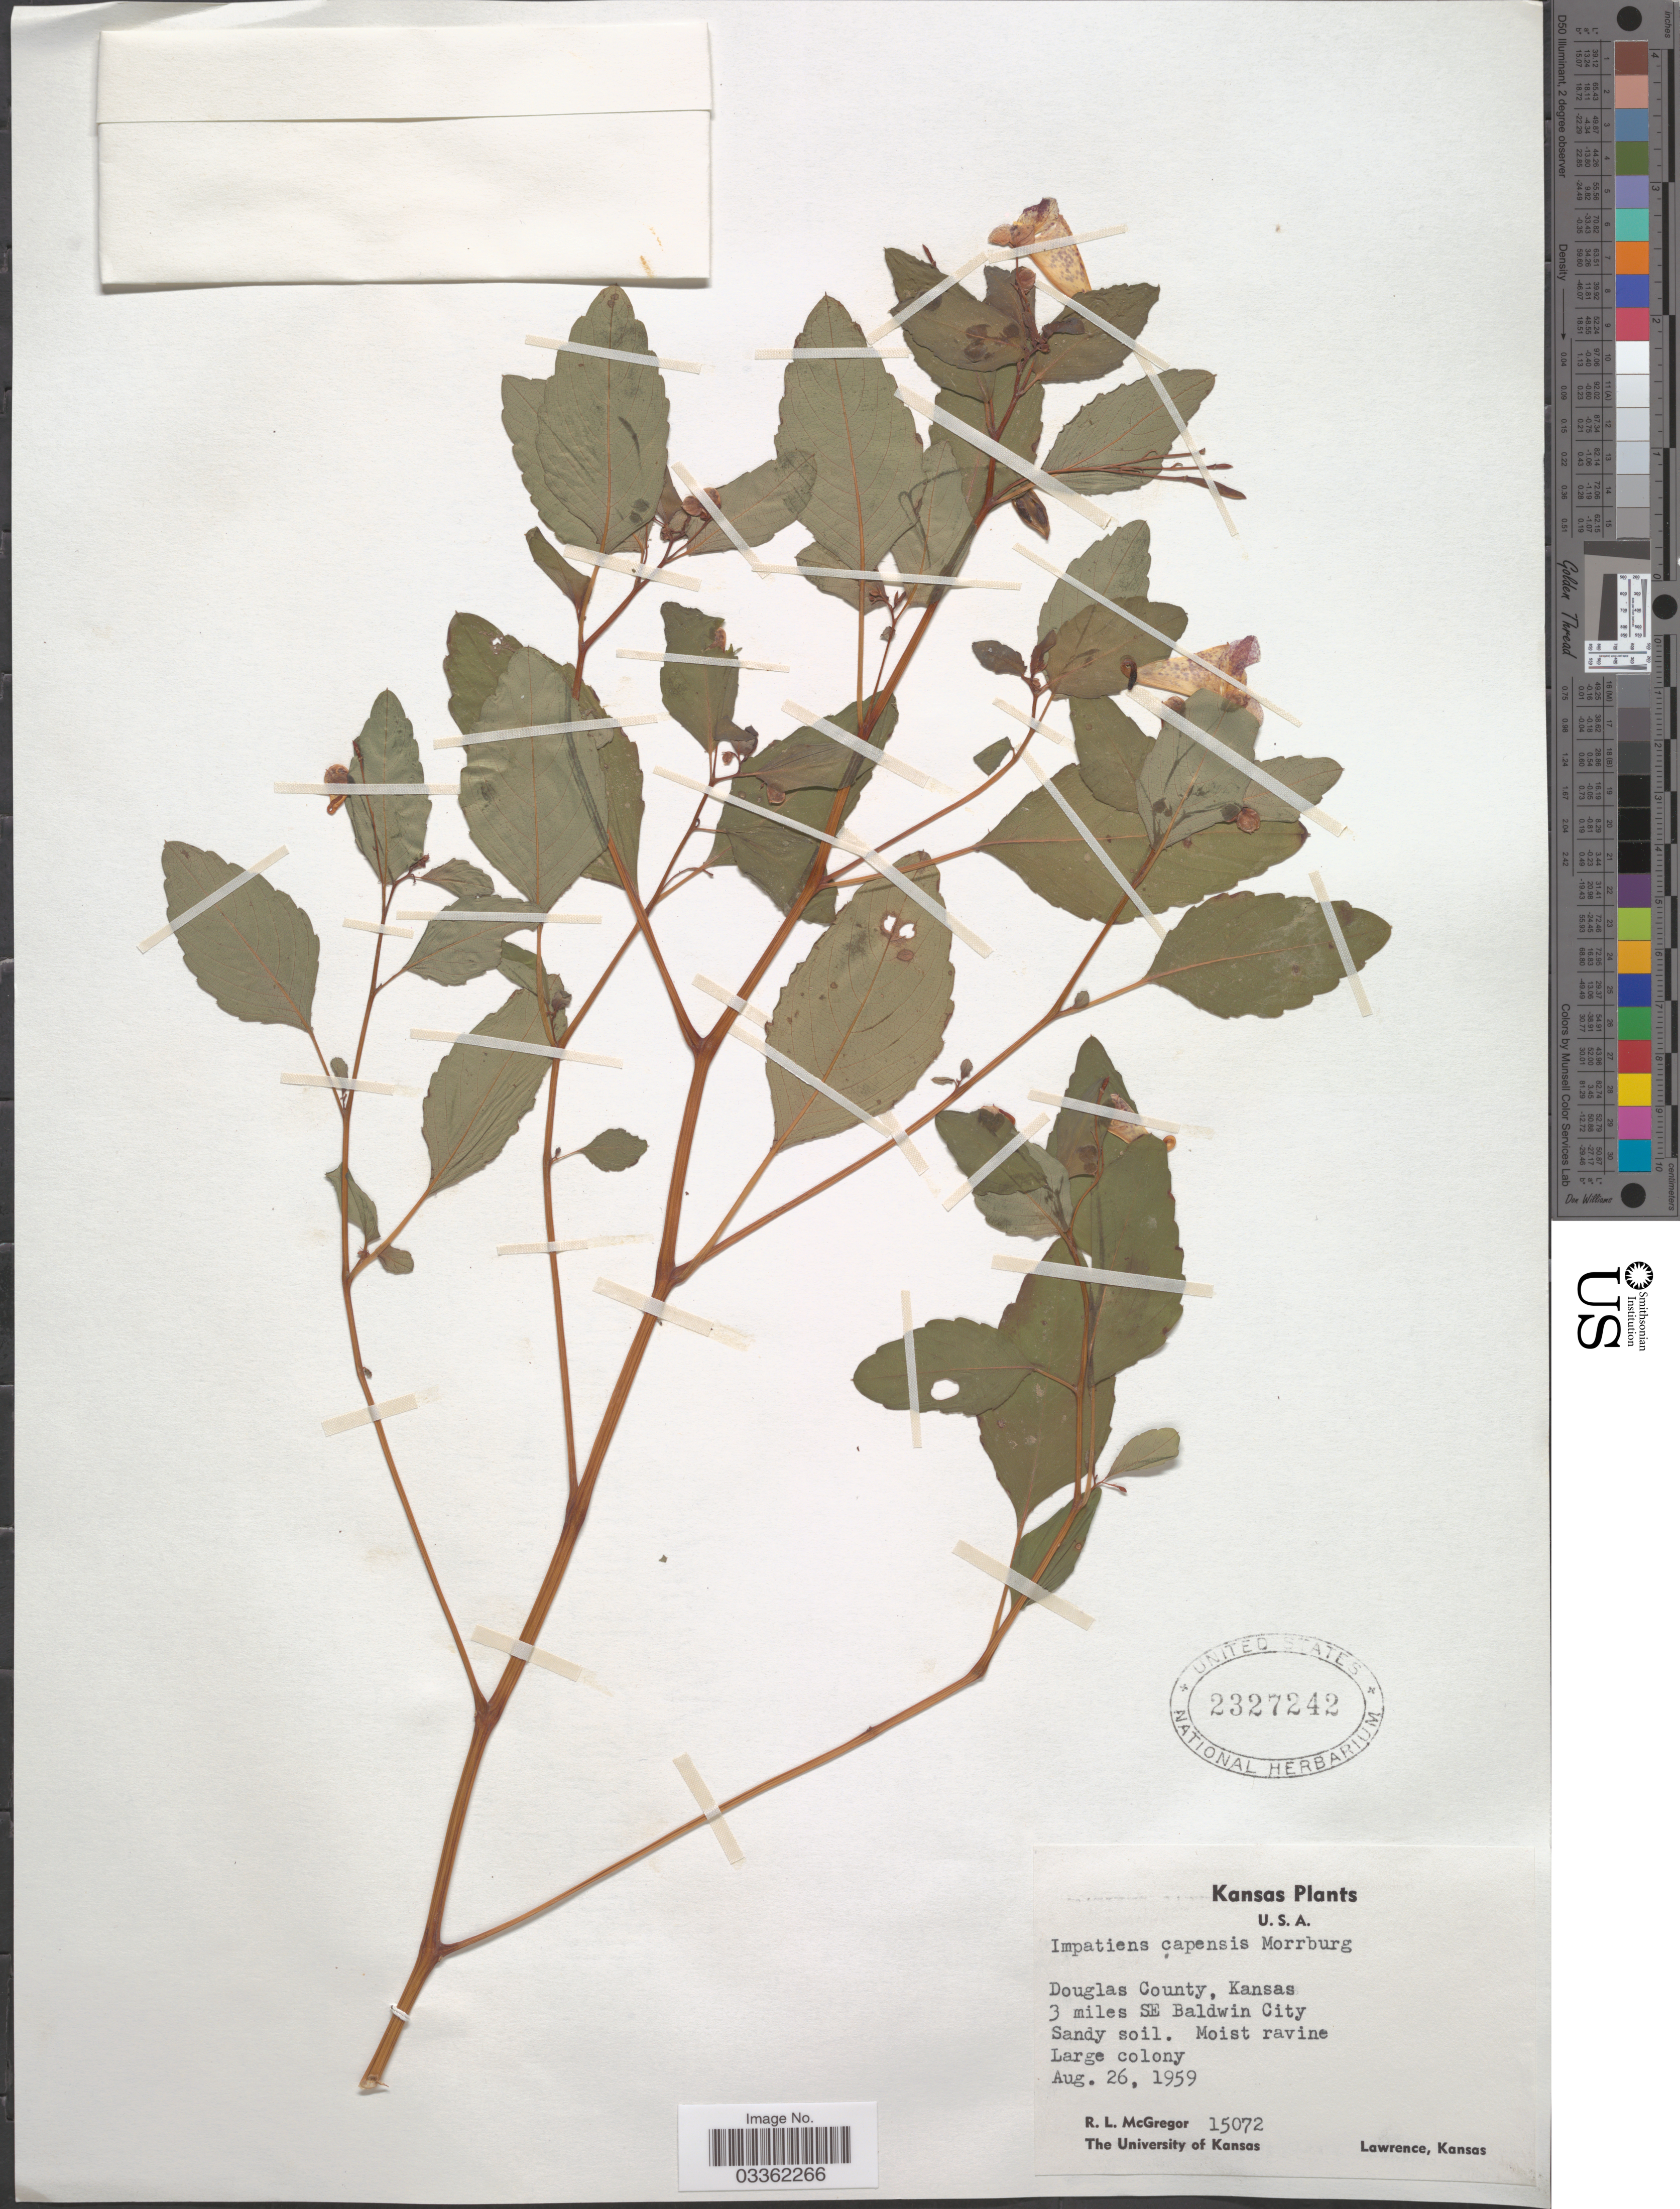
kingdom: Plantae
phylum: Tracheophyta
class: Magnoliopsida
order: Ericales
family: Balsaminaceae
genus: Impatiens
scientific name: Impatiens capensis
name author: Meerb.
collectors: R. McGregor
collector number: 15072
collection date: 1959-08-26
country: United States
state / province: Kansas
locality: Douglas County, Kansas, 3 miles SE Baldwin City.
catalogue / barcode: US 2327242